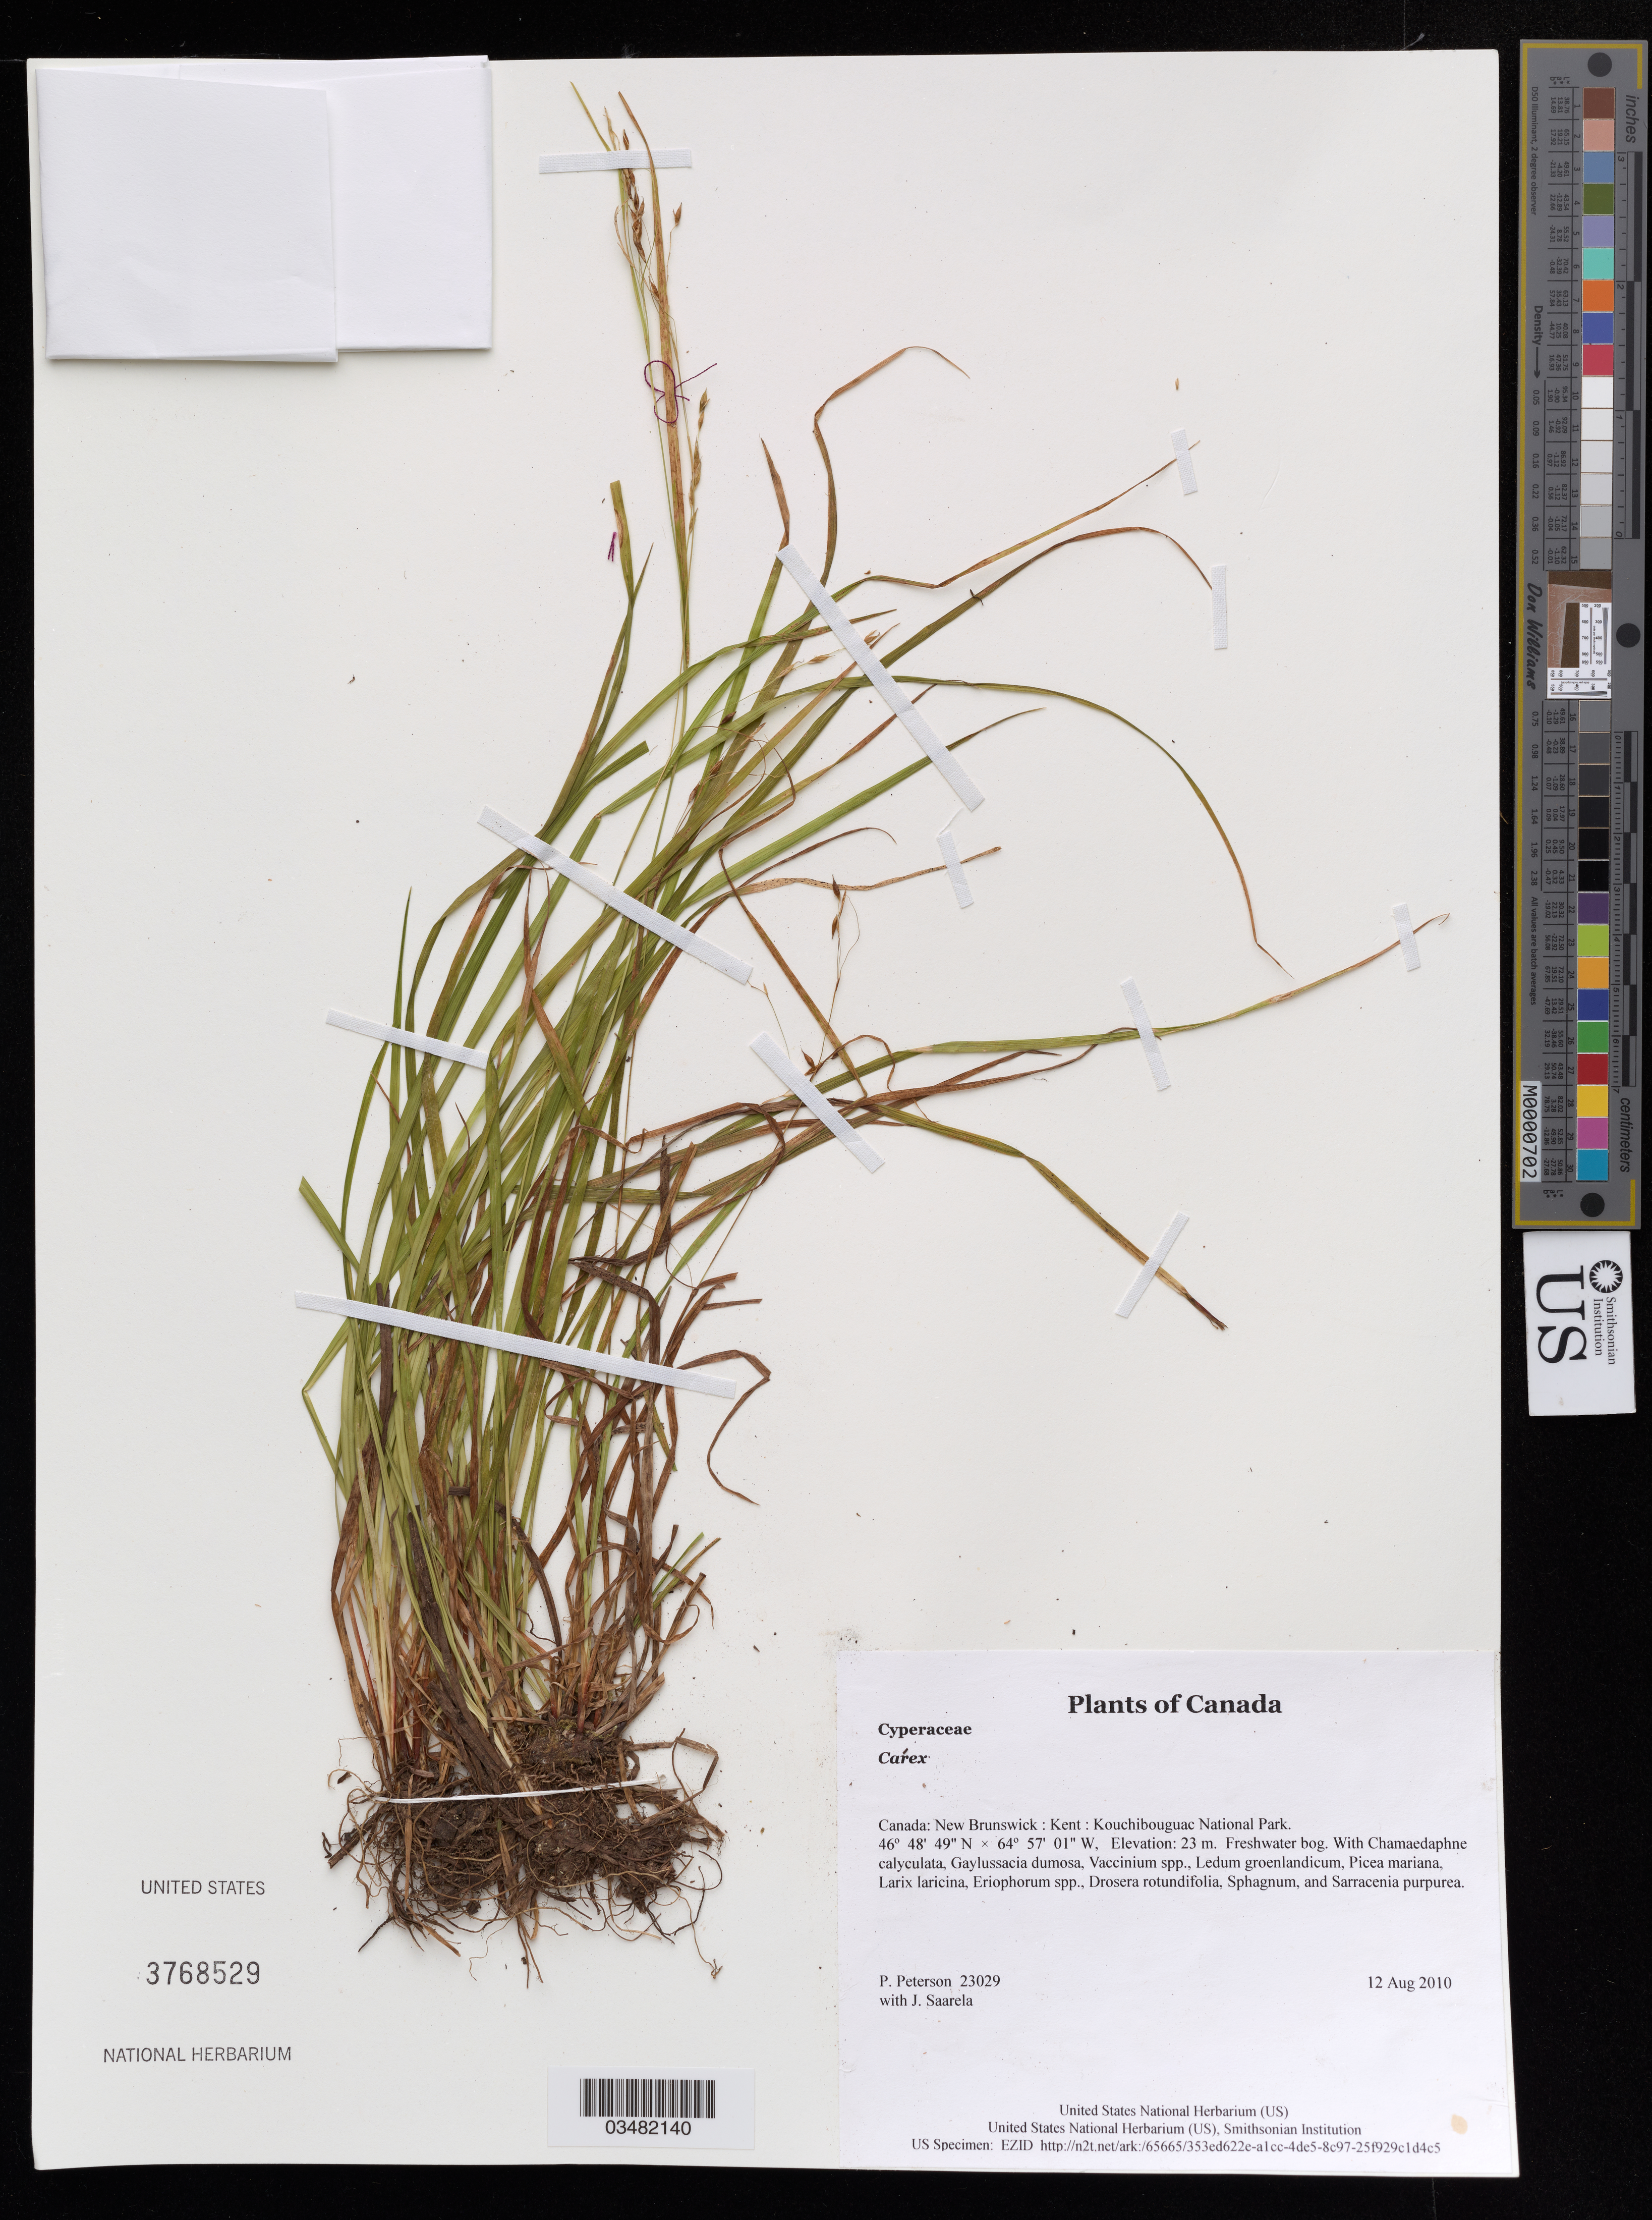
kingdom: Plantae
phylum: Tracheophyta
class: Liliopsida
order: Poales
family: Cyperaceae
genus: Carex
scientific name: Carex sp.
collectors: P. M. Peterson & J. Saarela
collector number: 23029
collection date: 2010-08-12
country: Canada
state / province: New Brunswick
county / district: Kent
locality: Kouchibouguac National Park.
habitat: Freshwater bog.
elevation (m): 23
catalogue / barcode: US 3768529